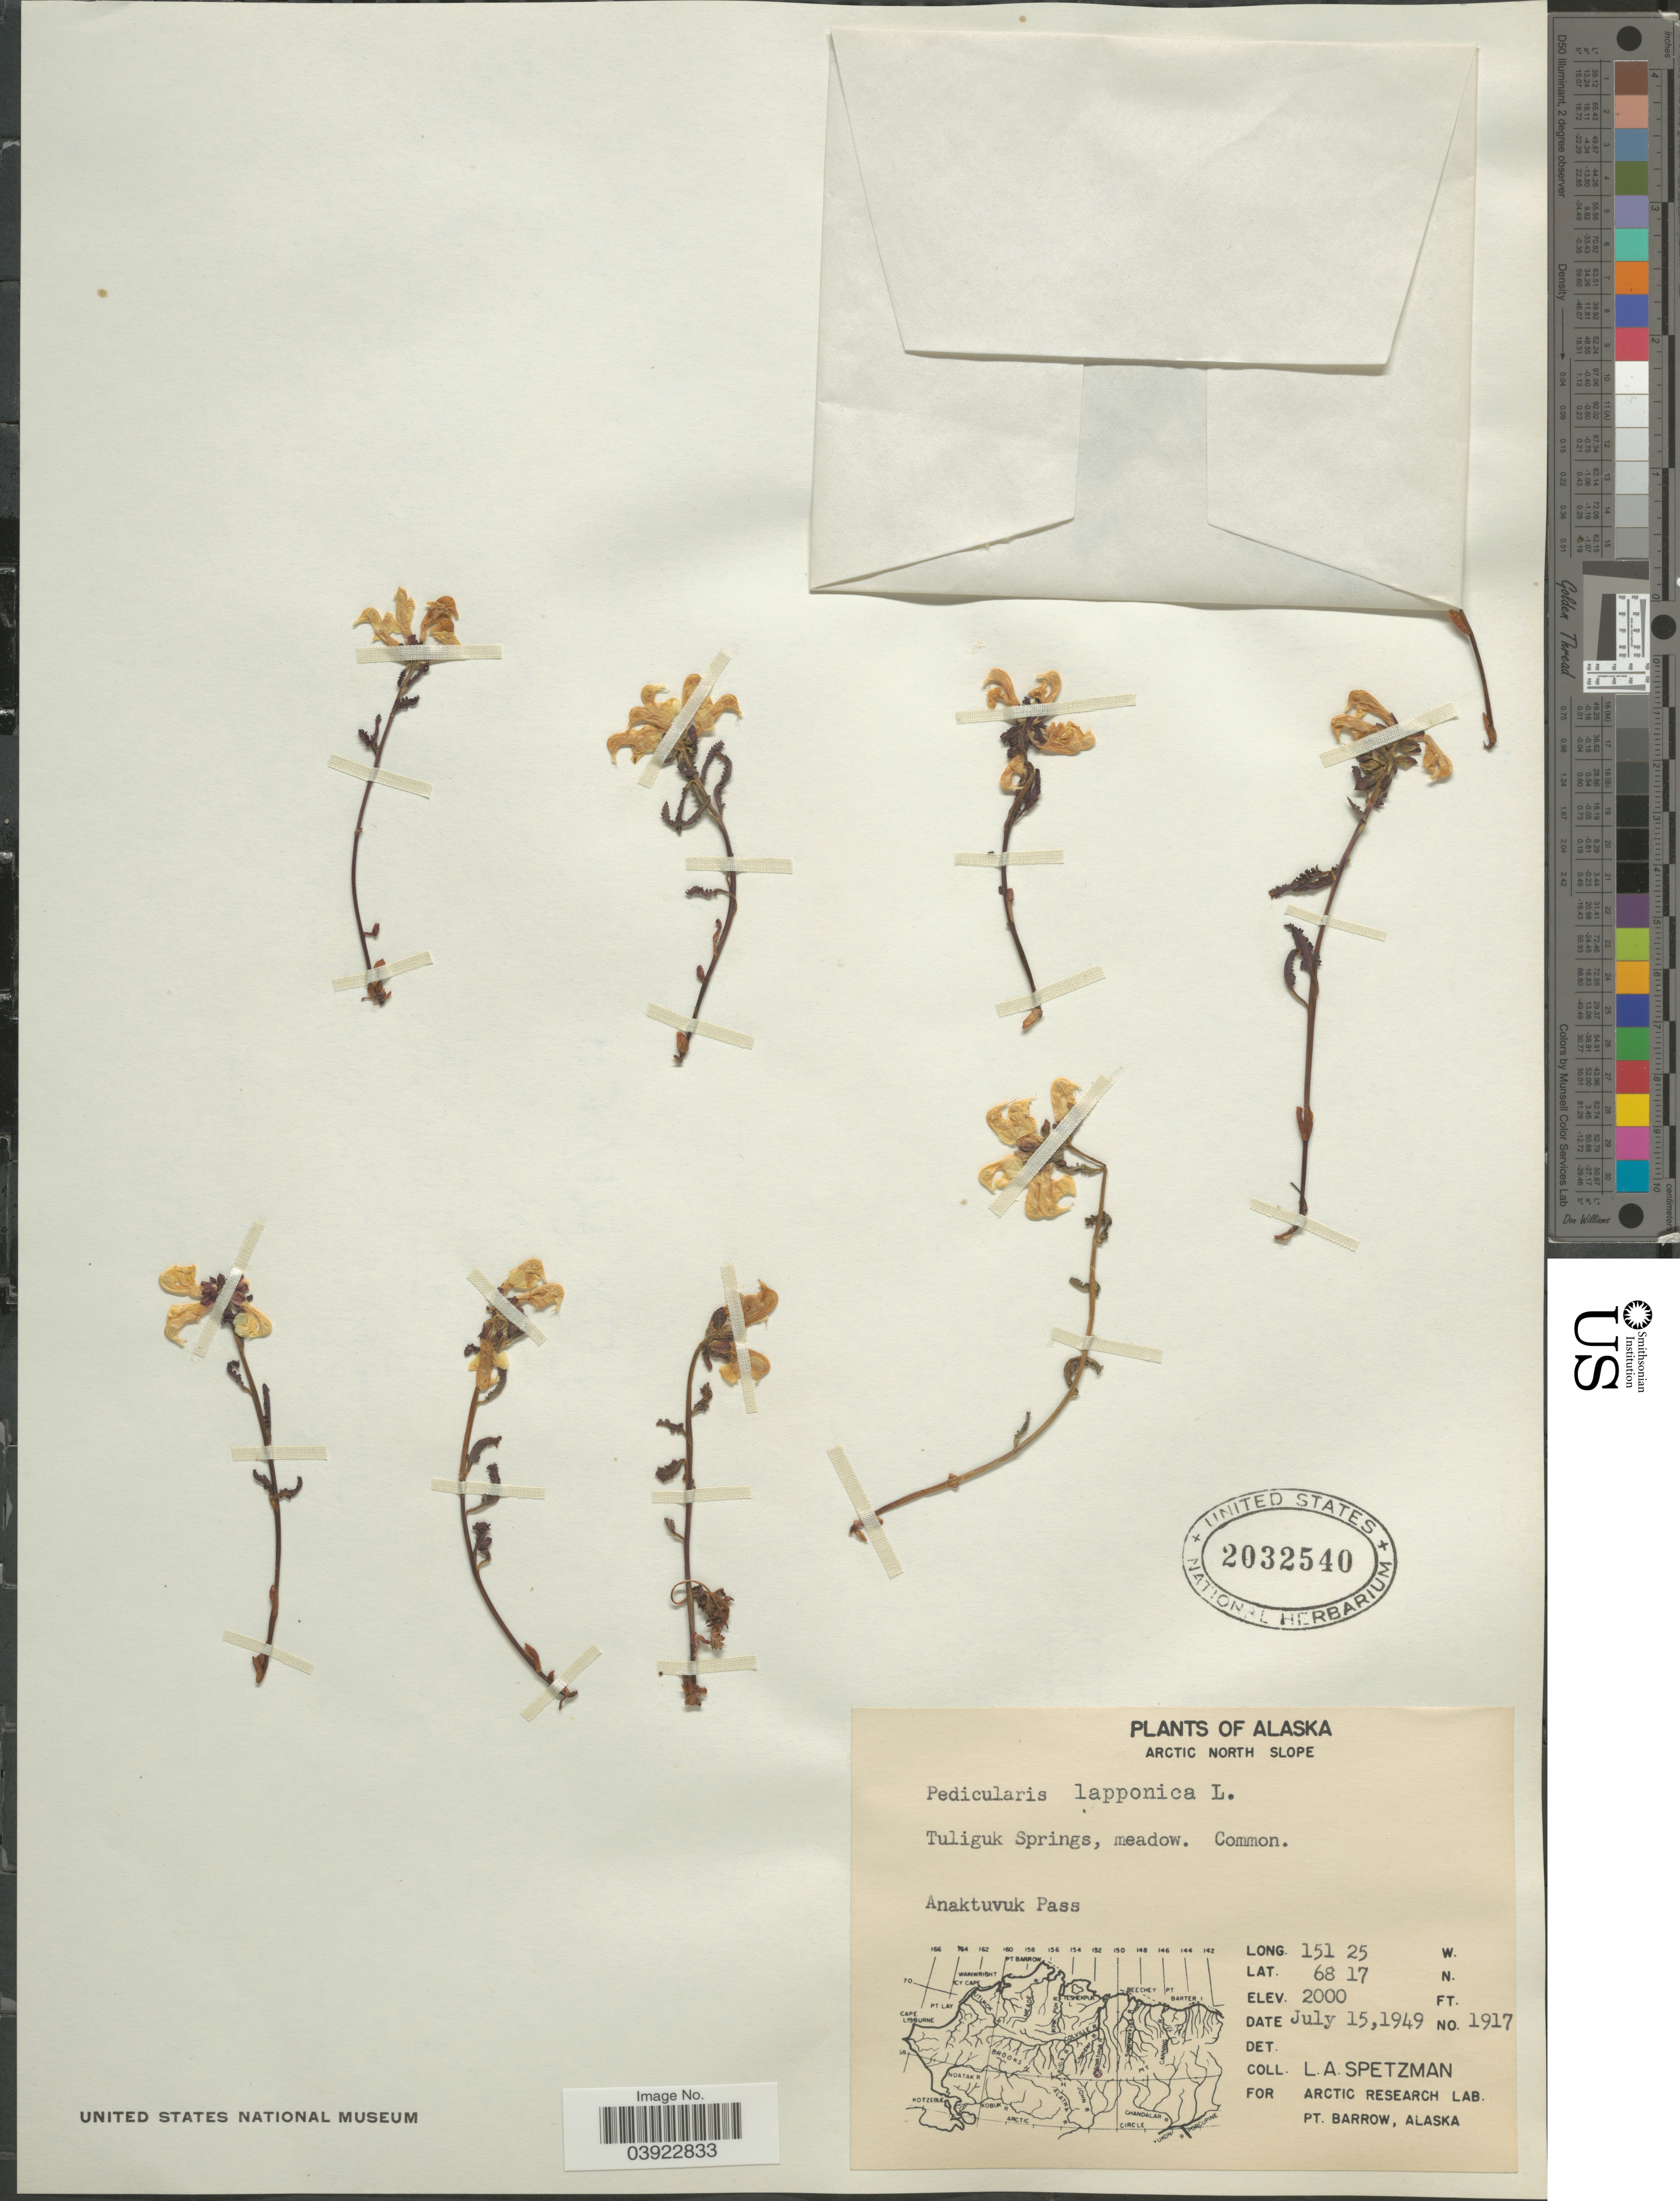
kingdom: Plantae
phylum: Tracheophyta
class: Magnoliopsida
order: Lamiales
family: Orobanchaceae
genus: Pedicularis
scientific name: Pedicularis lapponica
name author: L.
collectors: L. Spetzman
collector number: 1917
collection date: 1949-07-15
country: United States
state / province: Alaska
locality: Arctic North Slope. Tuliguk Springs, meadow. Anaktuvuk Pass.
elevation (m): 610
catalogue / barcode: US 2032540